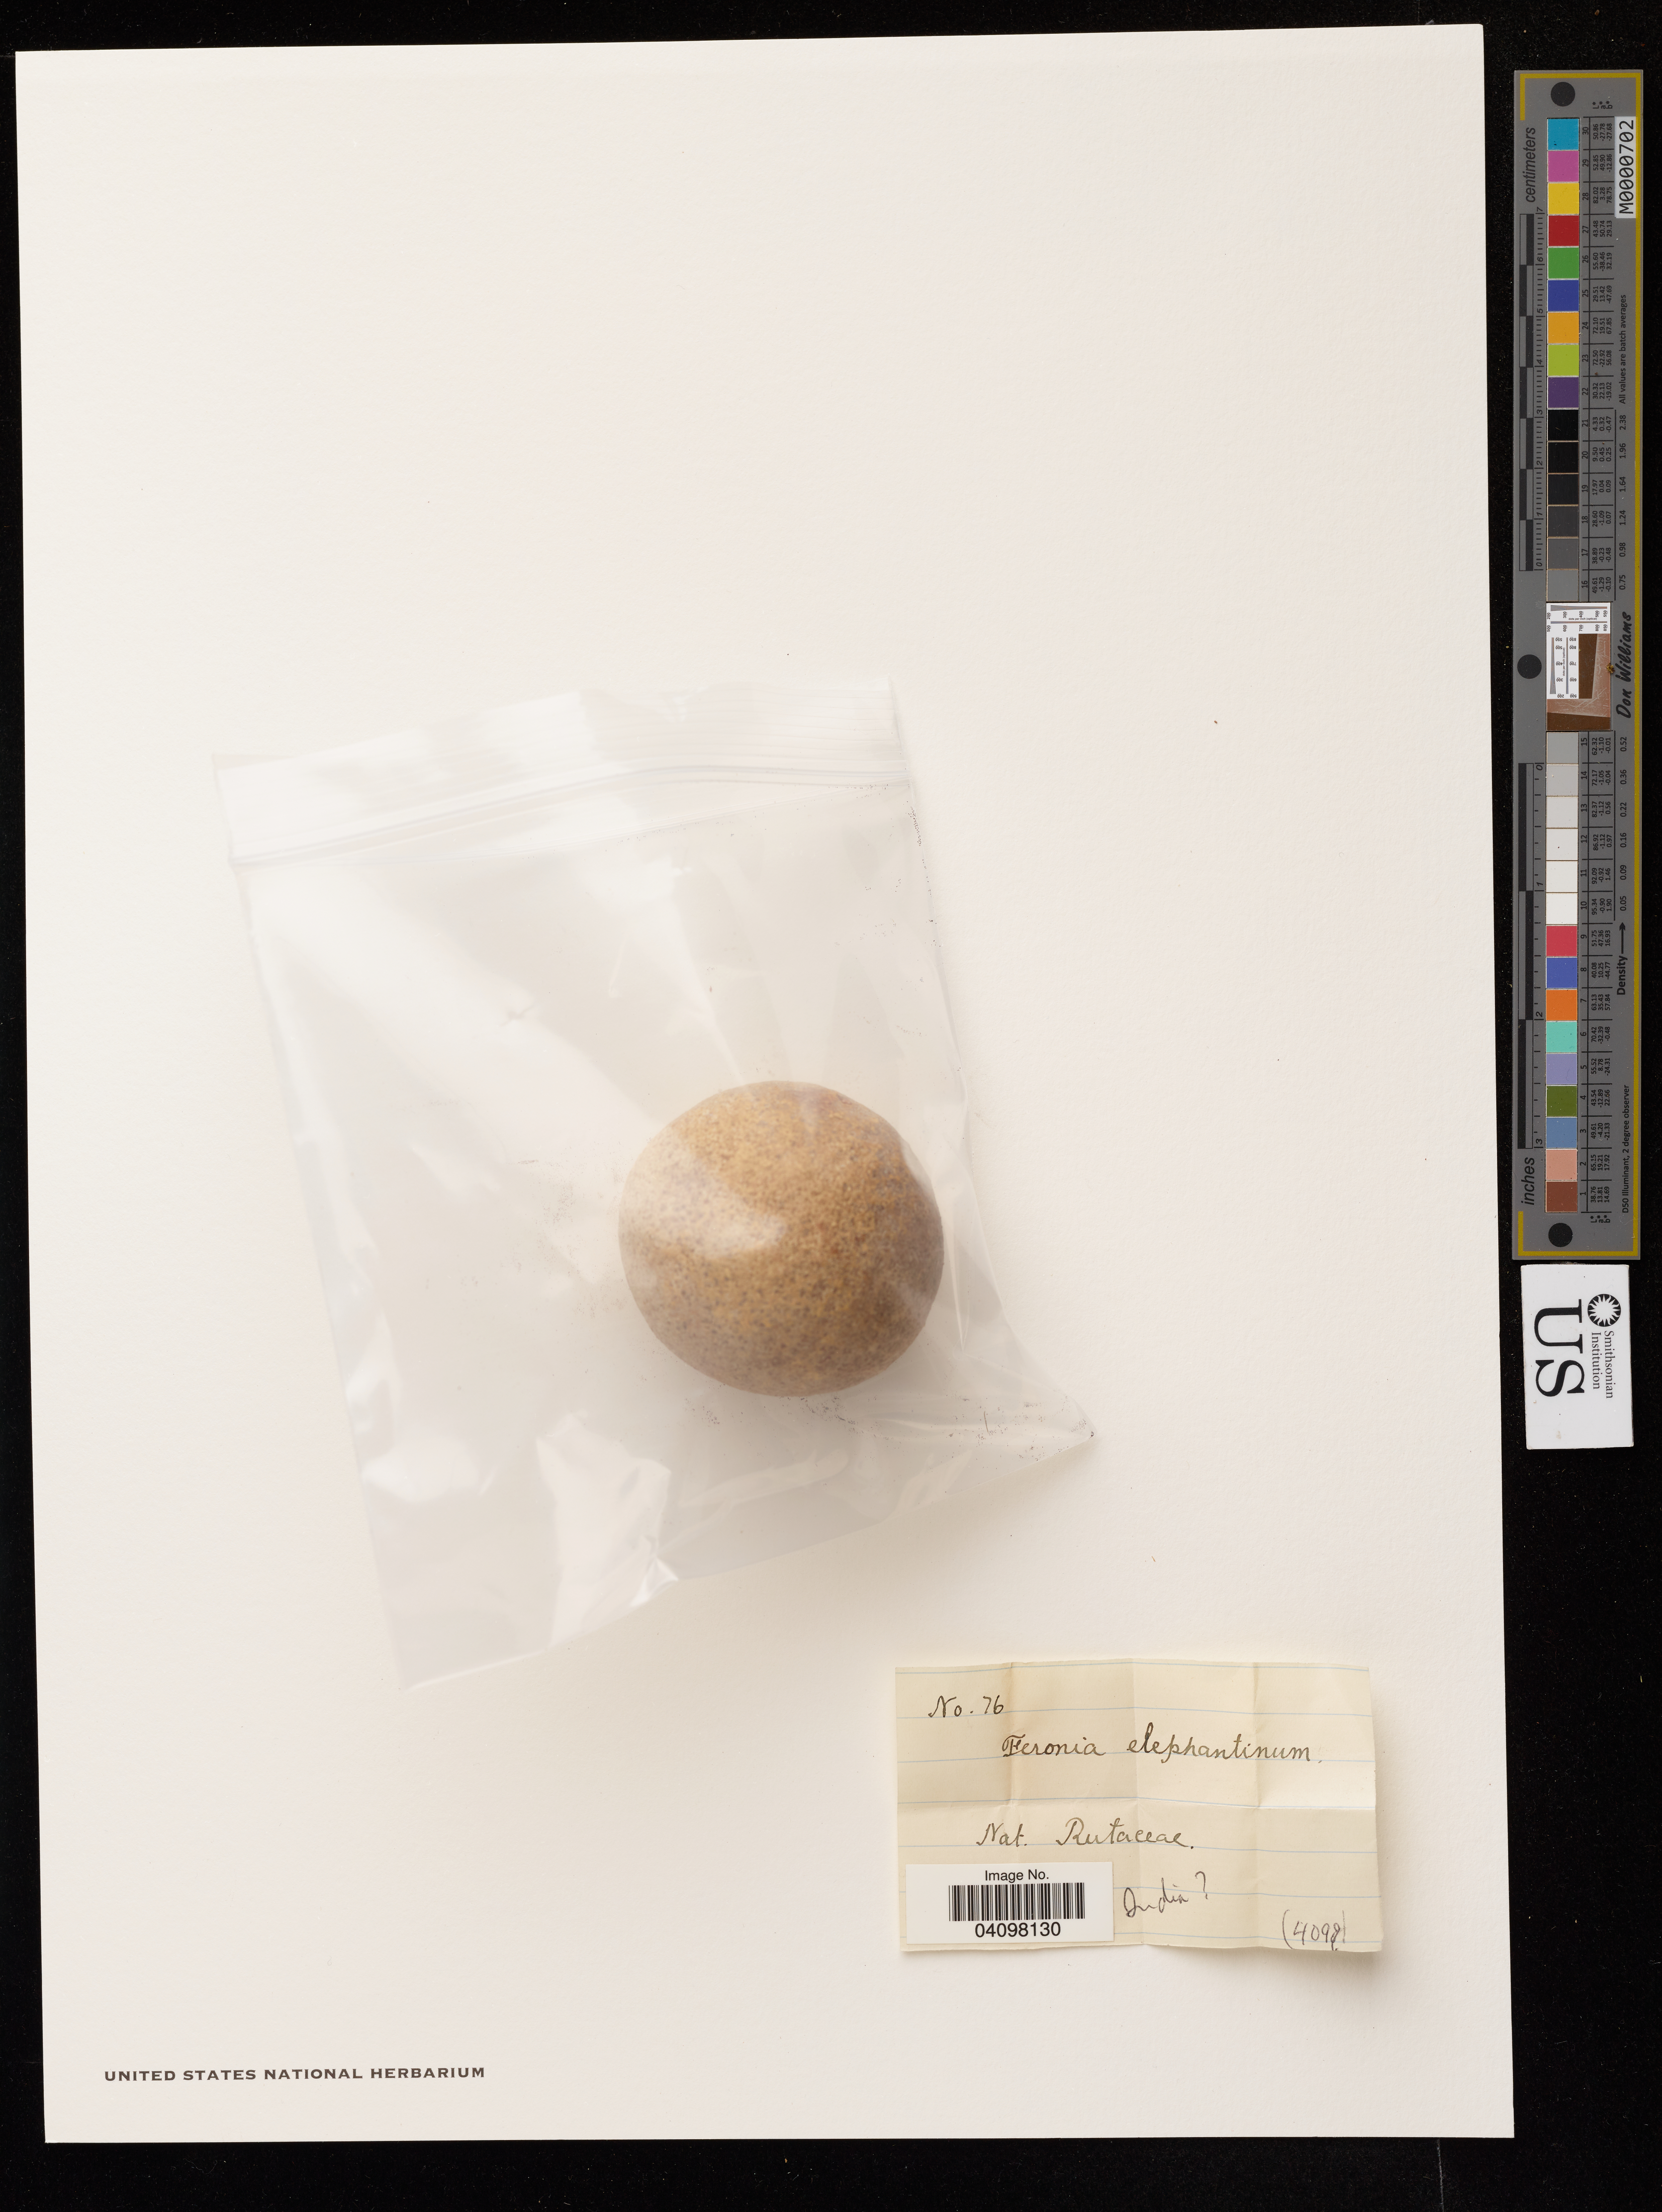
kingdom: Plantae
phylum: Tracheophyta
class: Magnoliopsida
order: Sapindales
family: Rutaceae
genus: Feronia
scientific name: Feronia elephantum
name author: Corrêa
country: India